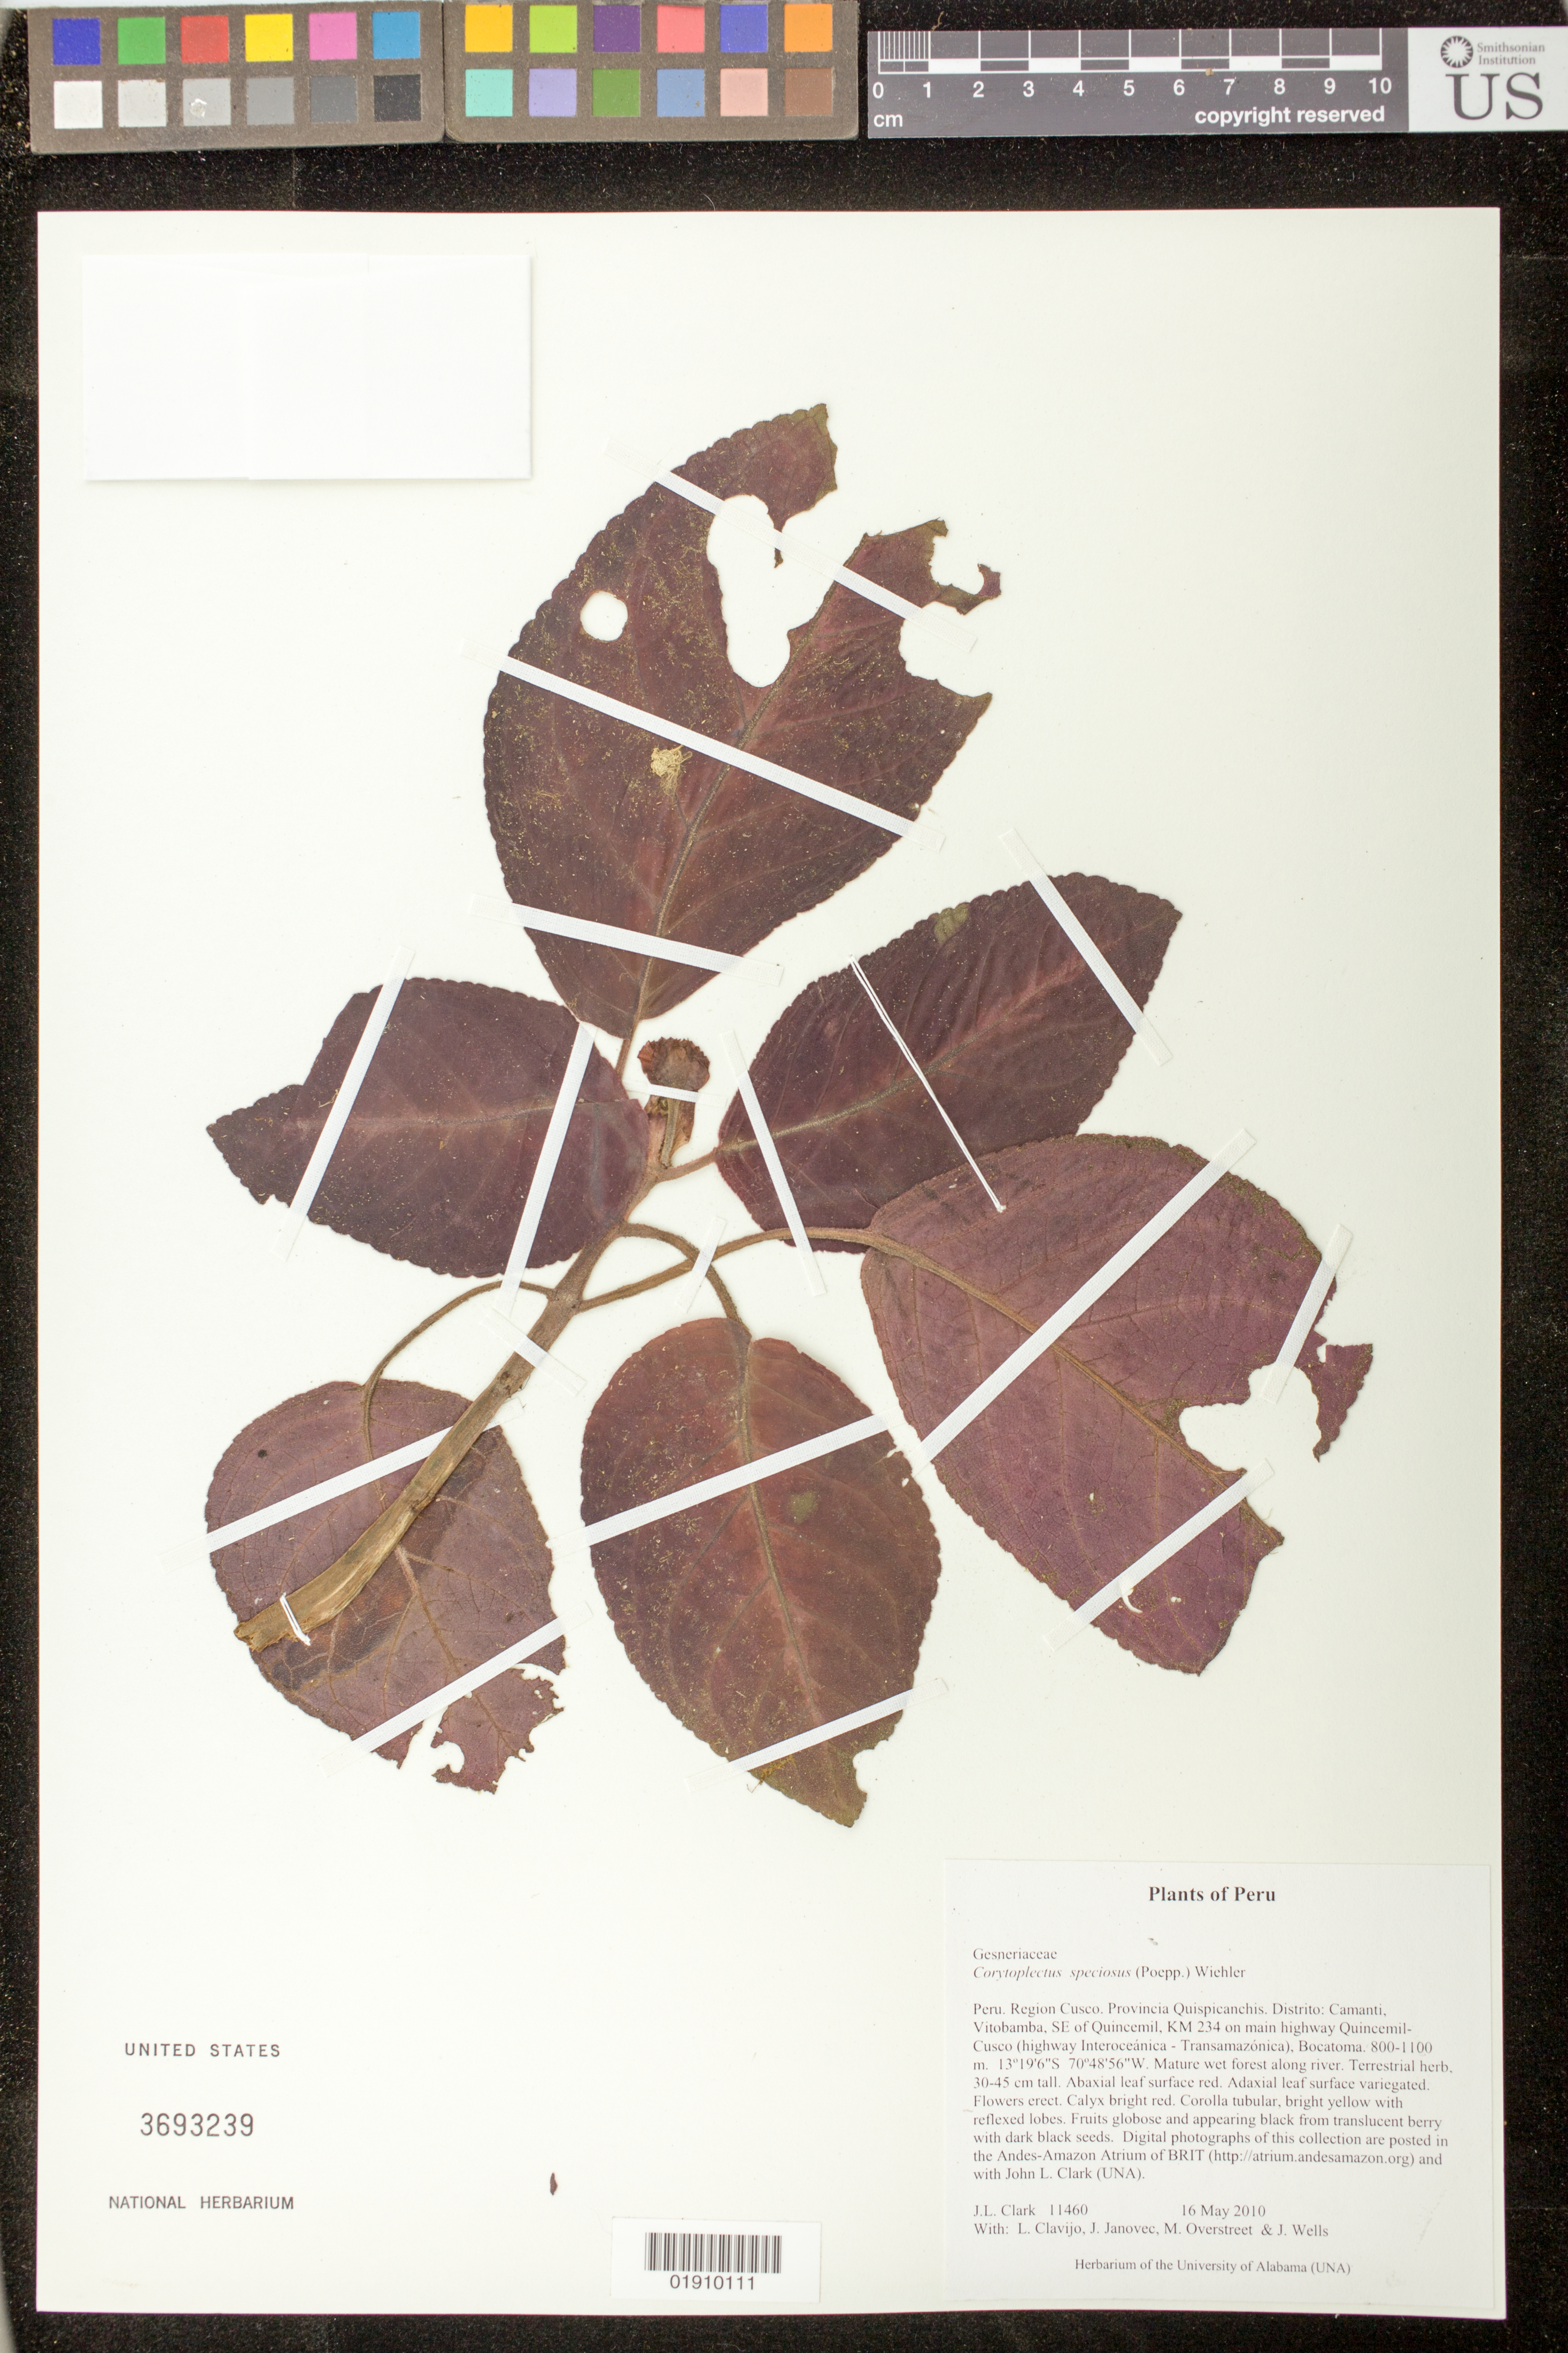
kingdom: Plantae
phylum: Tracheophyta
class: Magnoliopsida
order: Lamiales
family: Gesneriaceae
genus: Corytoplectus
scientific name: Corytoplectus speciosus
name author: (Poepp.) Wiehler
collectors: J. L. Clark, L. Clavijo, J.P. Janovec, M. Overstreet & J. Wells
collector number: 11460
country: Peru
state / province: Cusco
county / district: Quispicanchis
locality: Camanti, Vitobamba, SE of Quincemil, KM 234 on main highway Quincemil-Cusco, Highway Interoceanica - Transmazonica, Bocatoma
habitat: Mature wet forest along river.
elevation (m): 800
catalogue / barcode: US 3693239